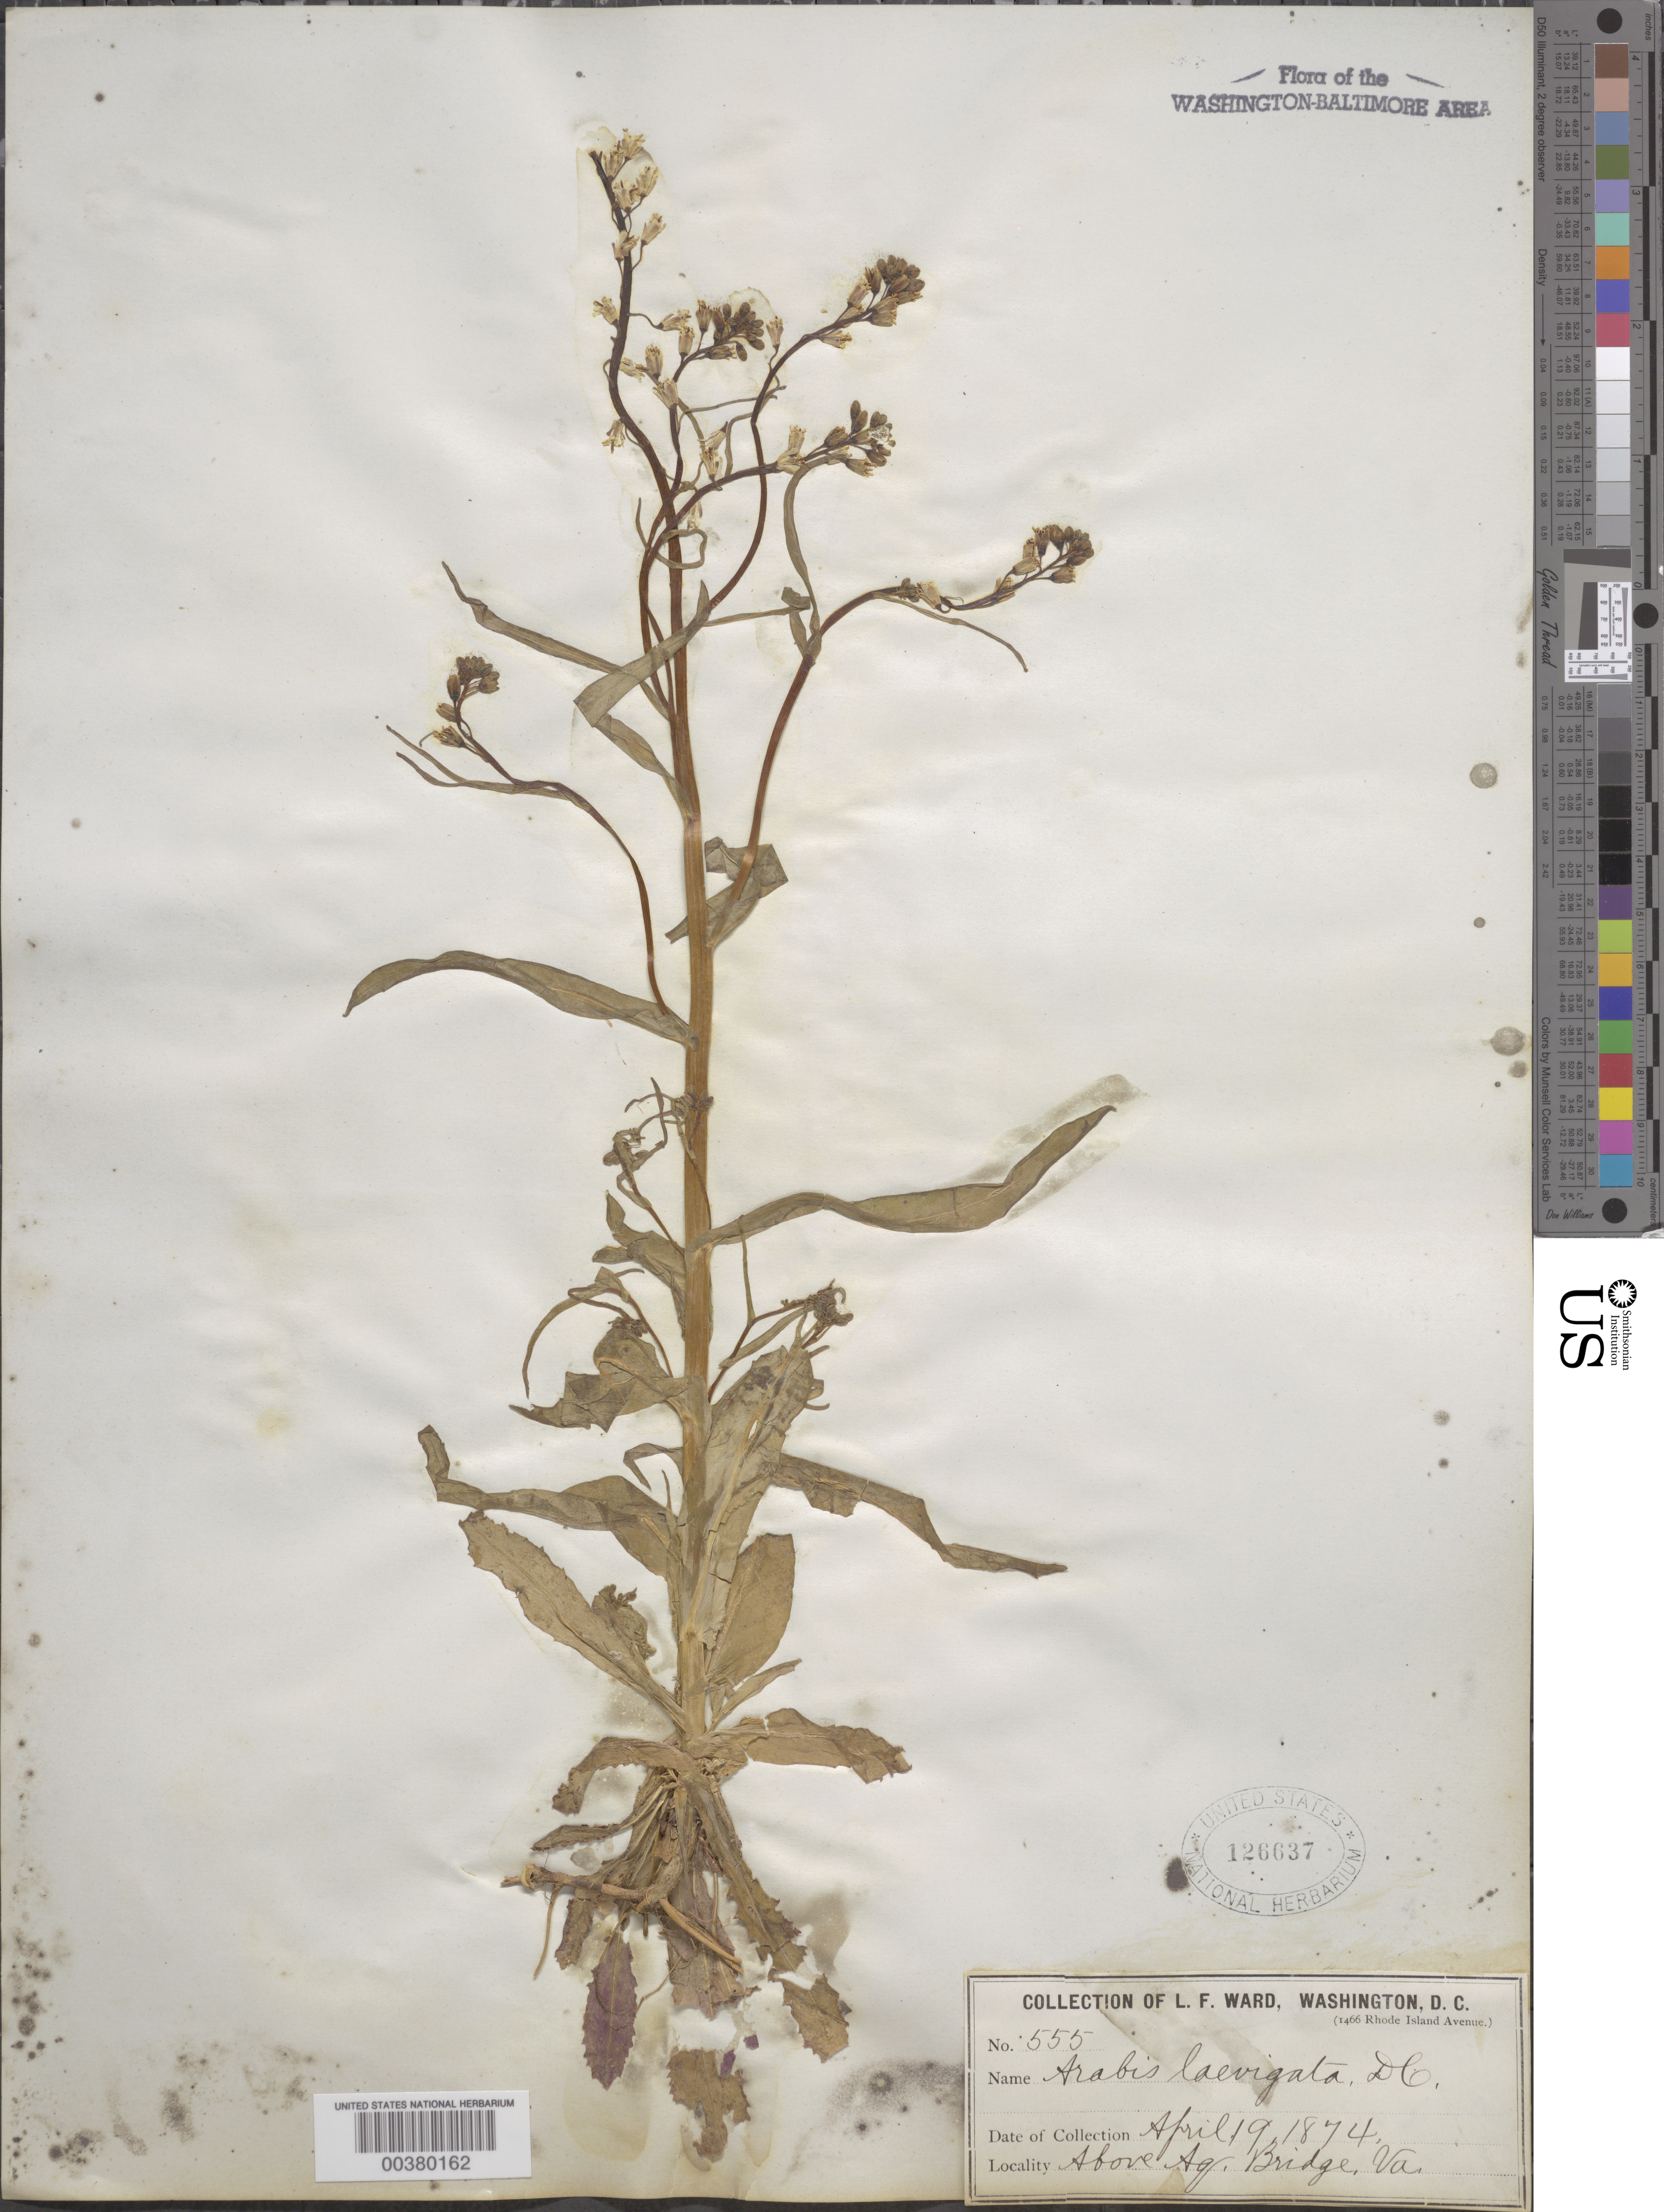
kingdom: Plantae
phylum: Tracheophyta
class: Magnoliopsida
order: Brassicales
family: Brassicaceae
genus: Boechera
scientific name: Boechera laevigata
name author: (Muhl. ex Willd.) Al-Shehbaz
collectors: L. F. Ward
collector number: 555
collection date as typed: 19 Apr 1874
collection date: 1874-04-19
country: United States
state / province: Virginia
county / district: Fairfax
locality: Above Aqueduct Bridge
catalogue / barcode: US 126637